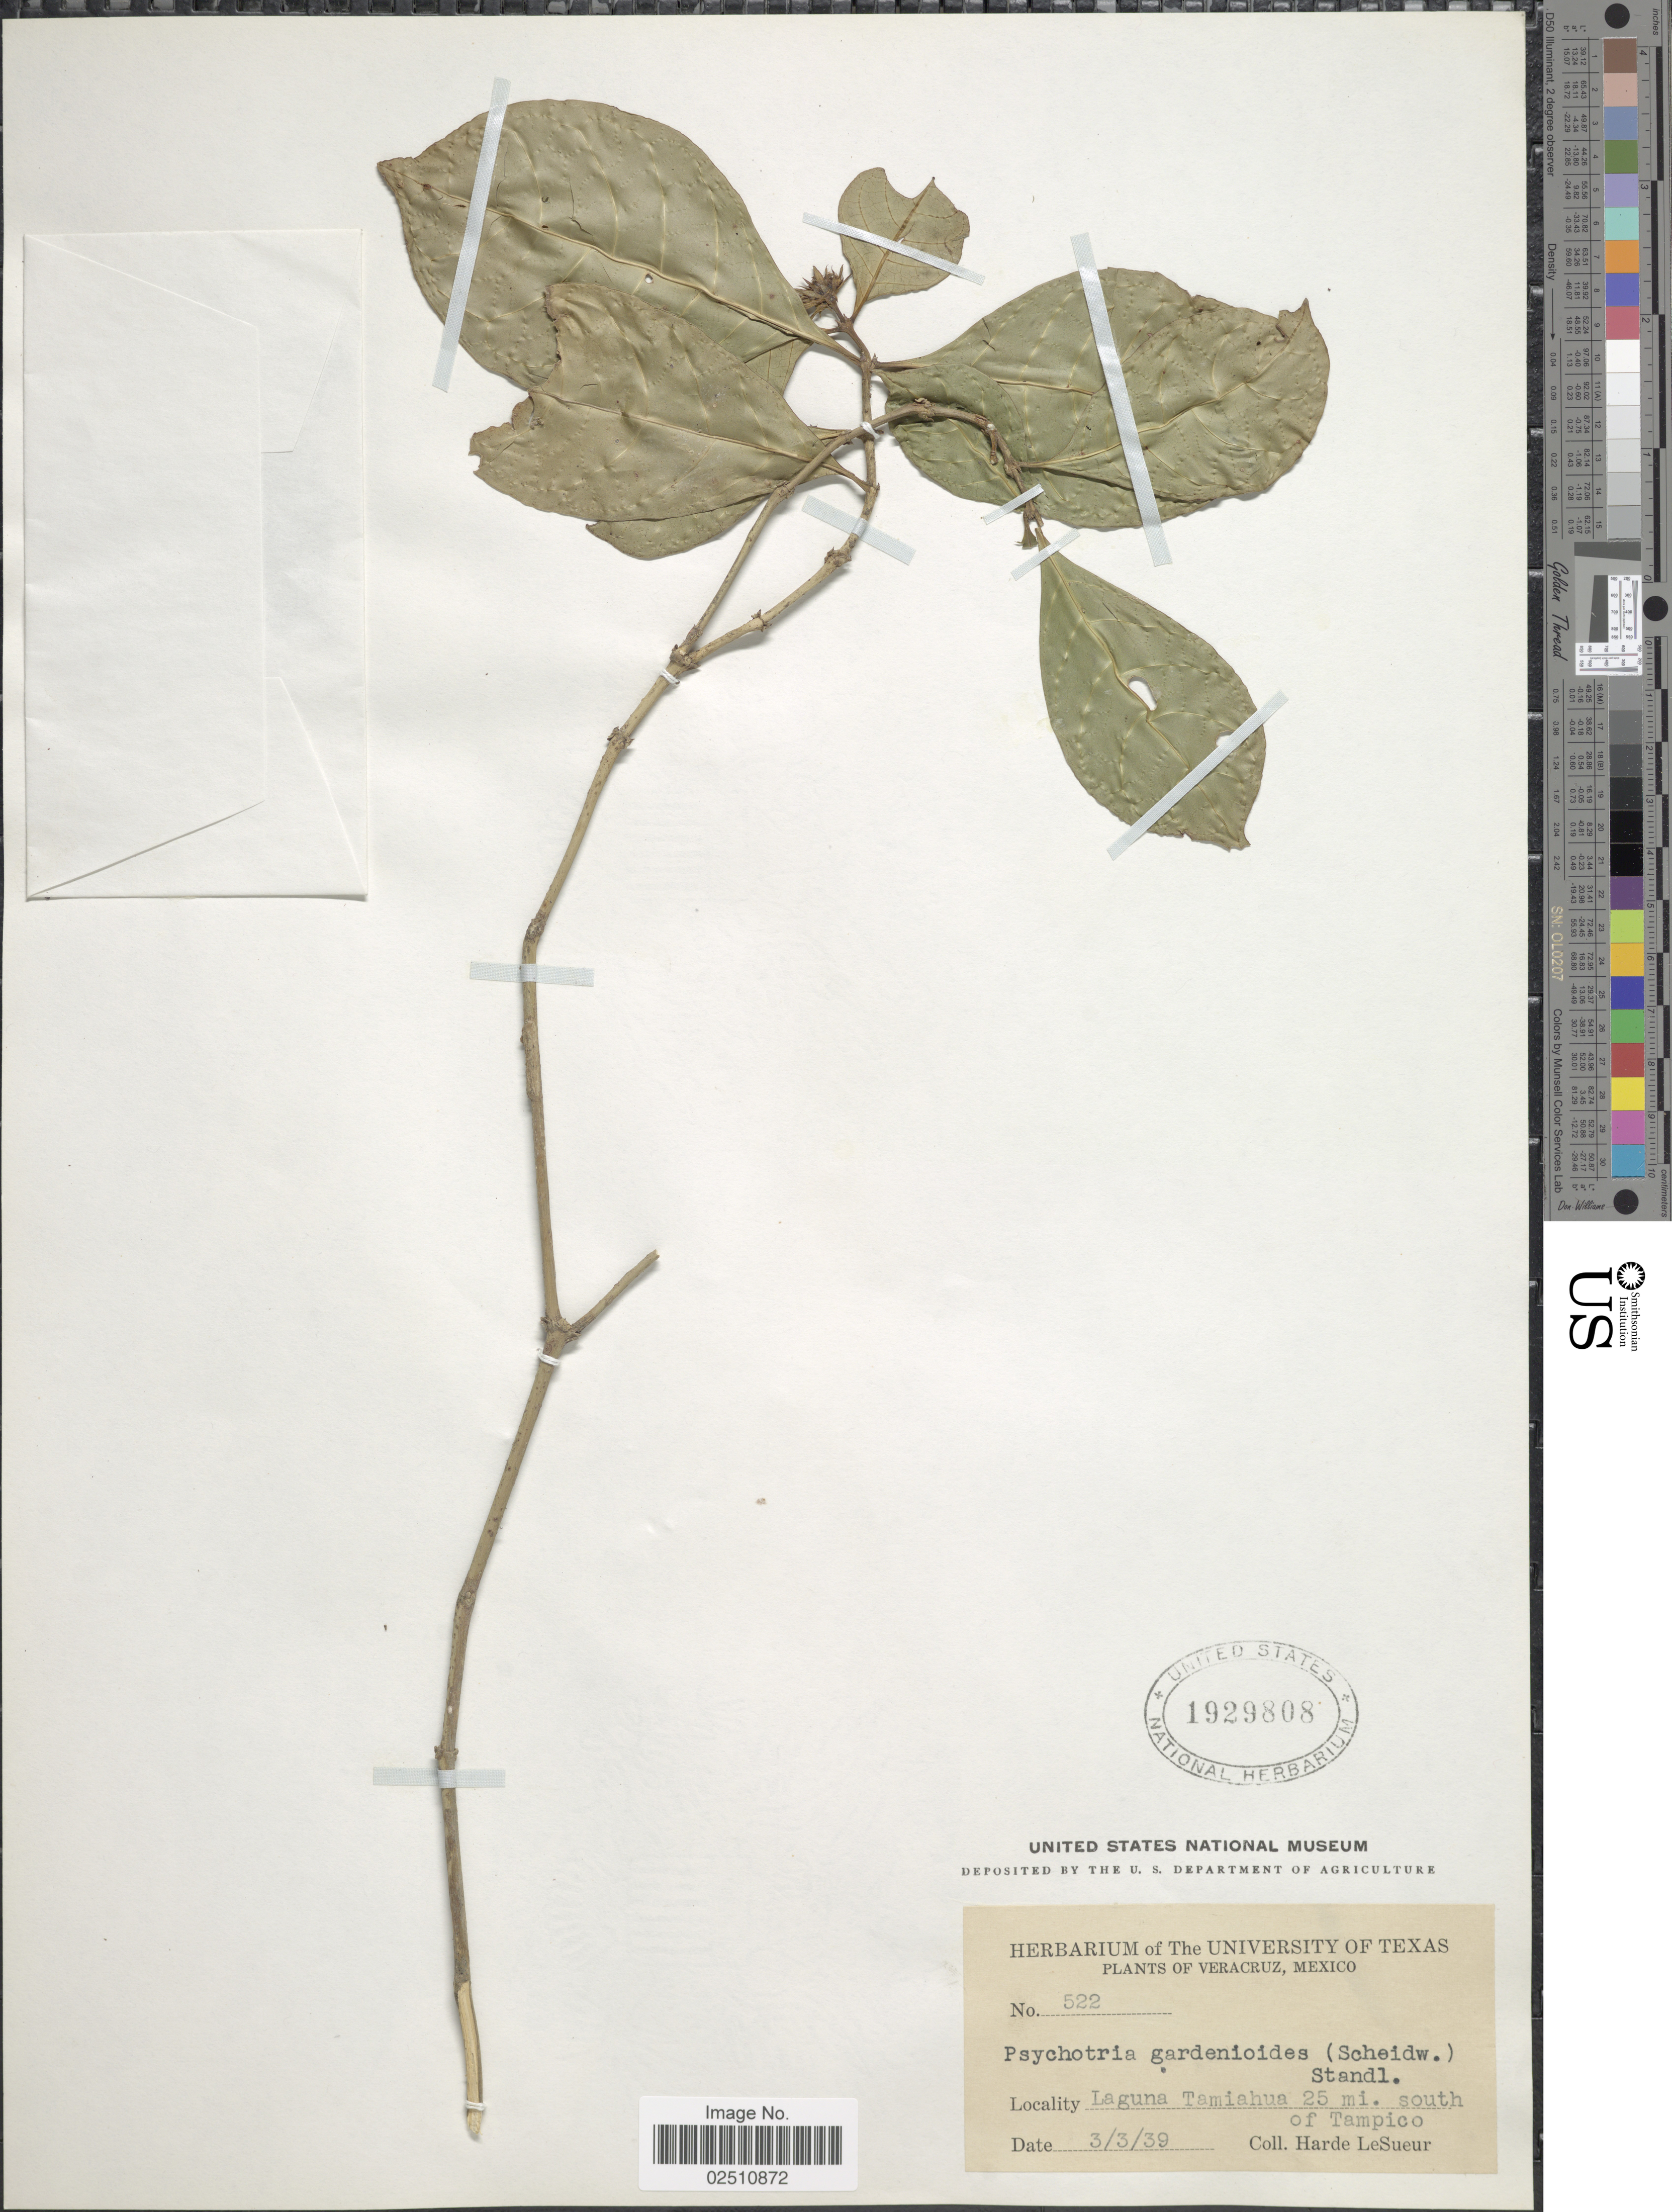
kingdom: Plantae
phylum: Tracheophyta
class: Magnoliopsida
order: Gentianales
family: Rubiaceae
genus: Psychotria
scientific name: Psychotria gardenioides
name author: (Scheidw.) Standl.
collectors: H. LeSueur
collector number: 522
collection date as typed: Transcribed d/m/y: 3/3/39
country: Mexico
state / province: Veracruz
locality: Veracruz, Laguna Tamiahua, 25 mi. south of Tampico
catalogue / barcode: US 1929808